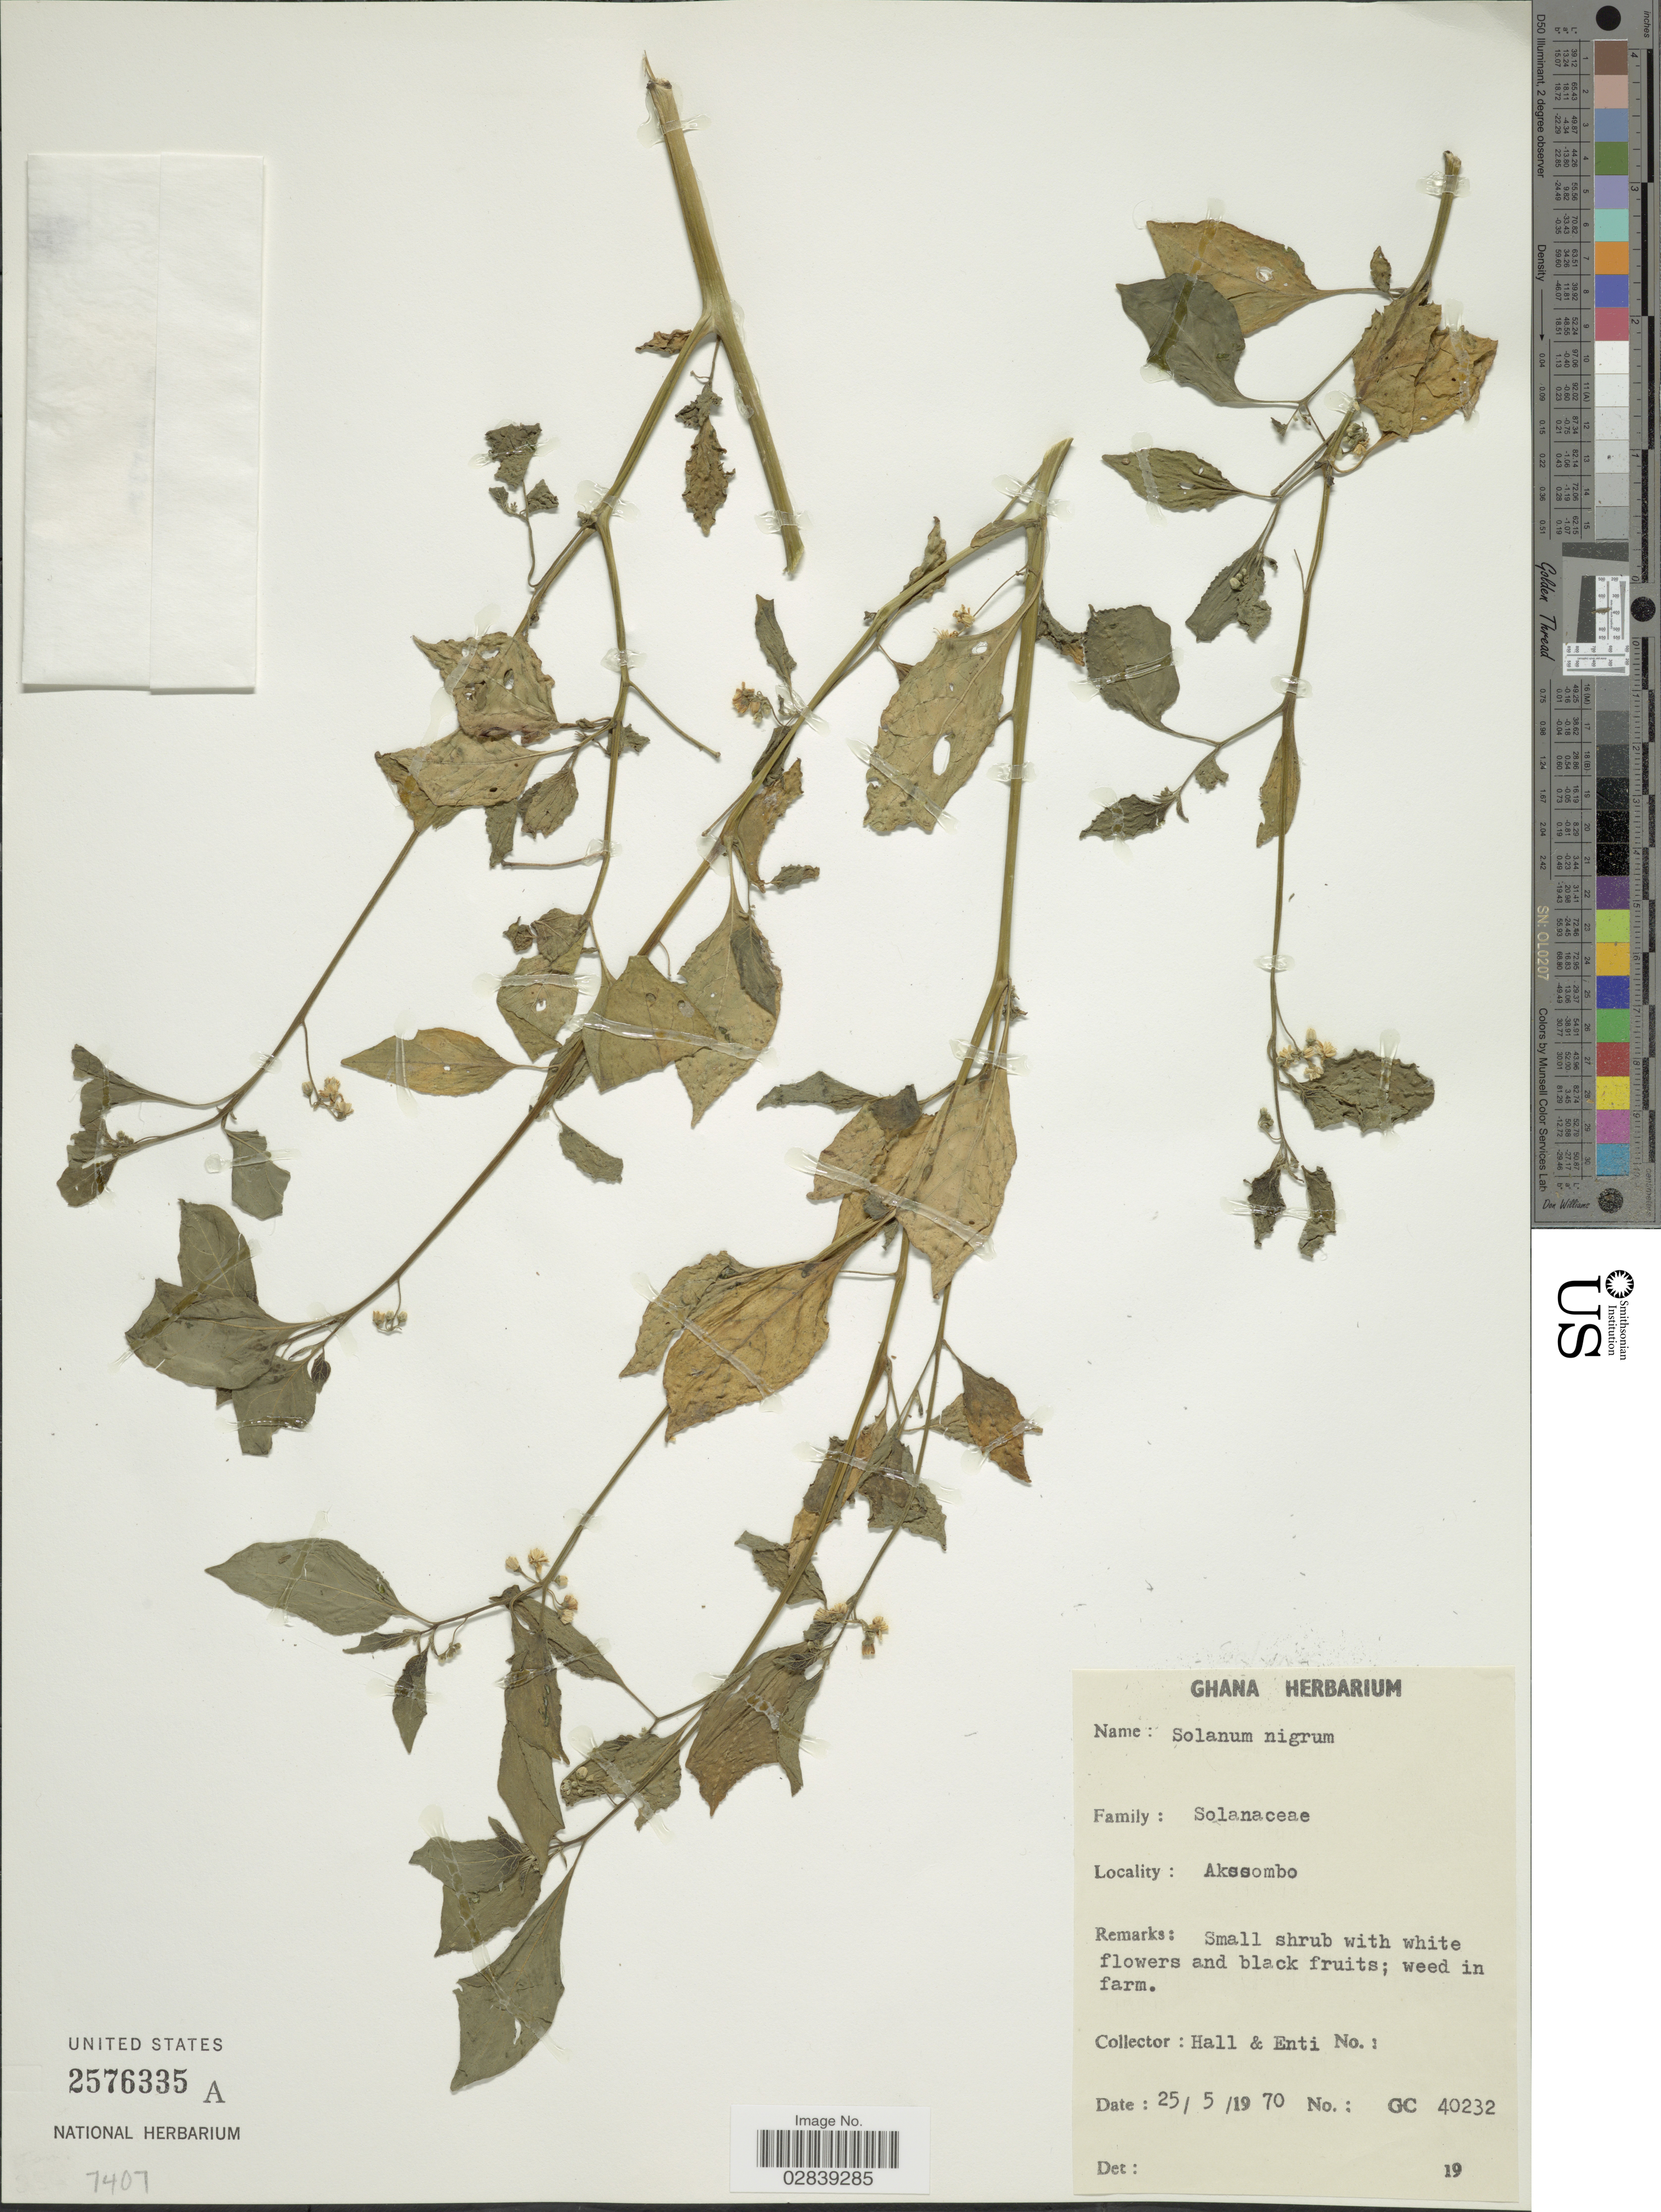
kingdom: Plantae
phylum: Tracheophyta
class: Magnoliopsida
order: Solanales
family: Solanaceae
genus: Solanum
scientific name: Solanum nigrum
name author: L.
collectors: -- Hall & -. Enti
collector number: GC40232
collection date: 1970-05-25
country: Ghana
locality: Akssombo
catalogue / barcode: US 2576335A